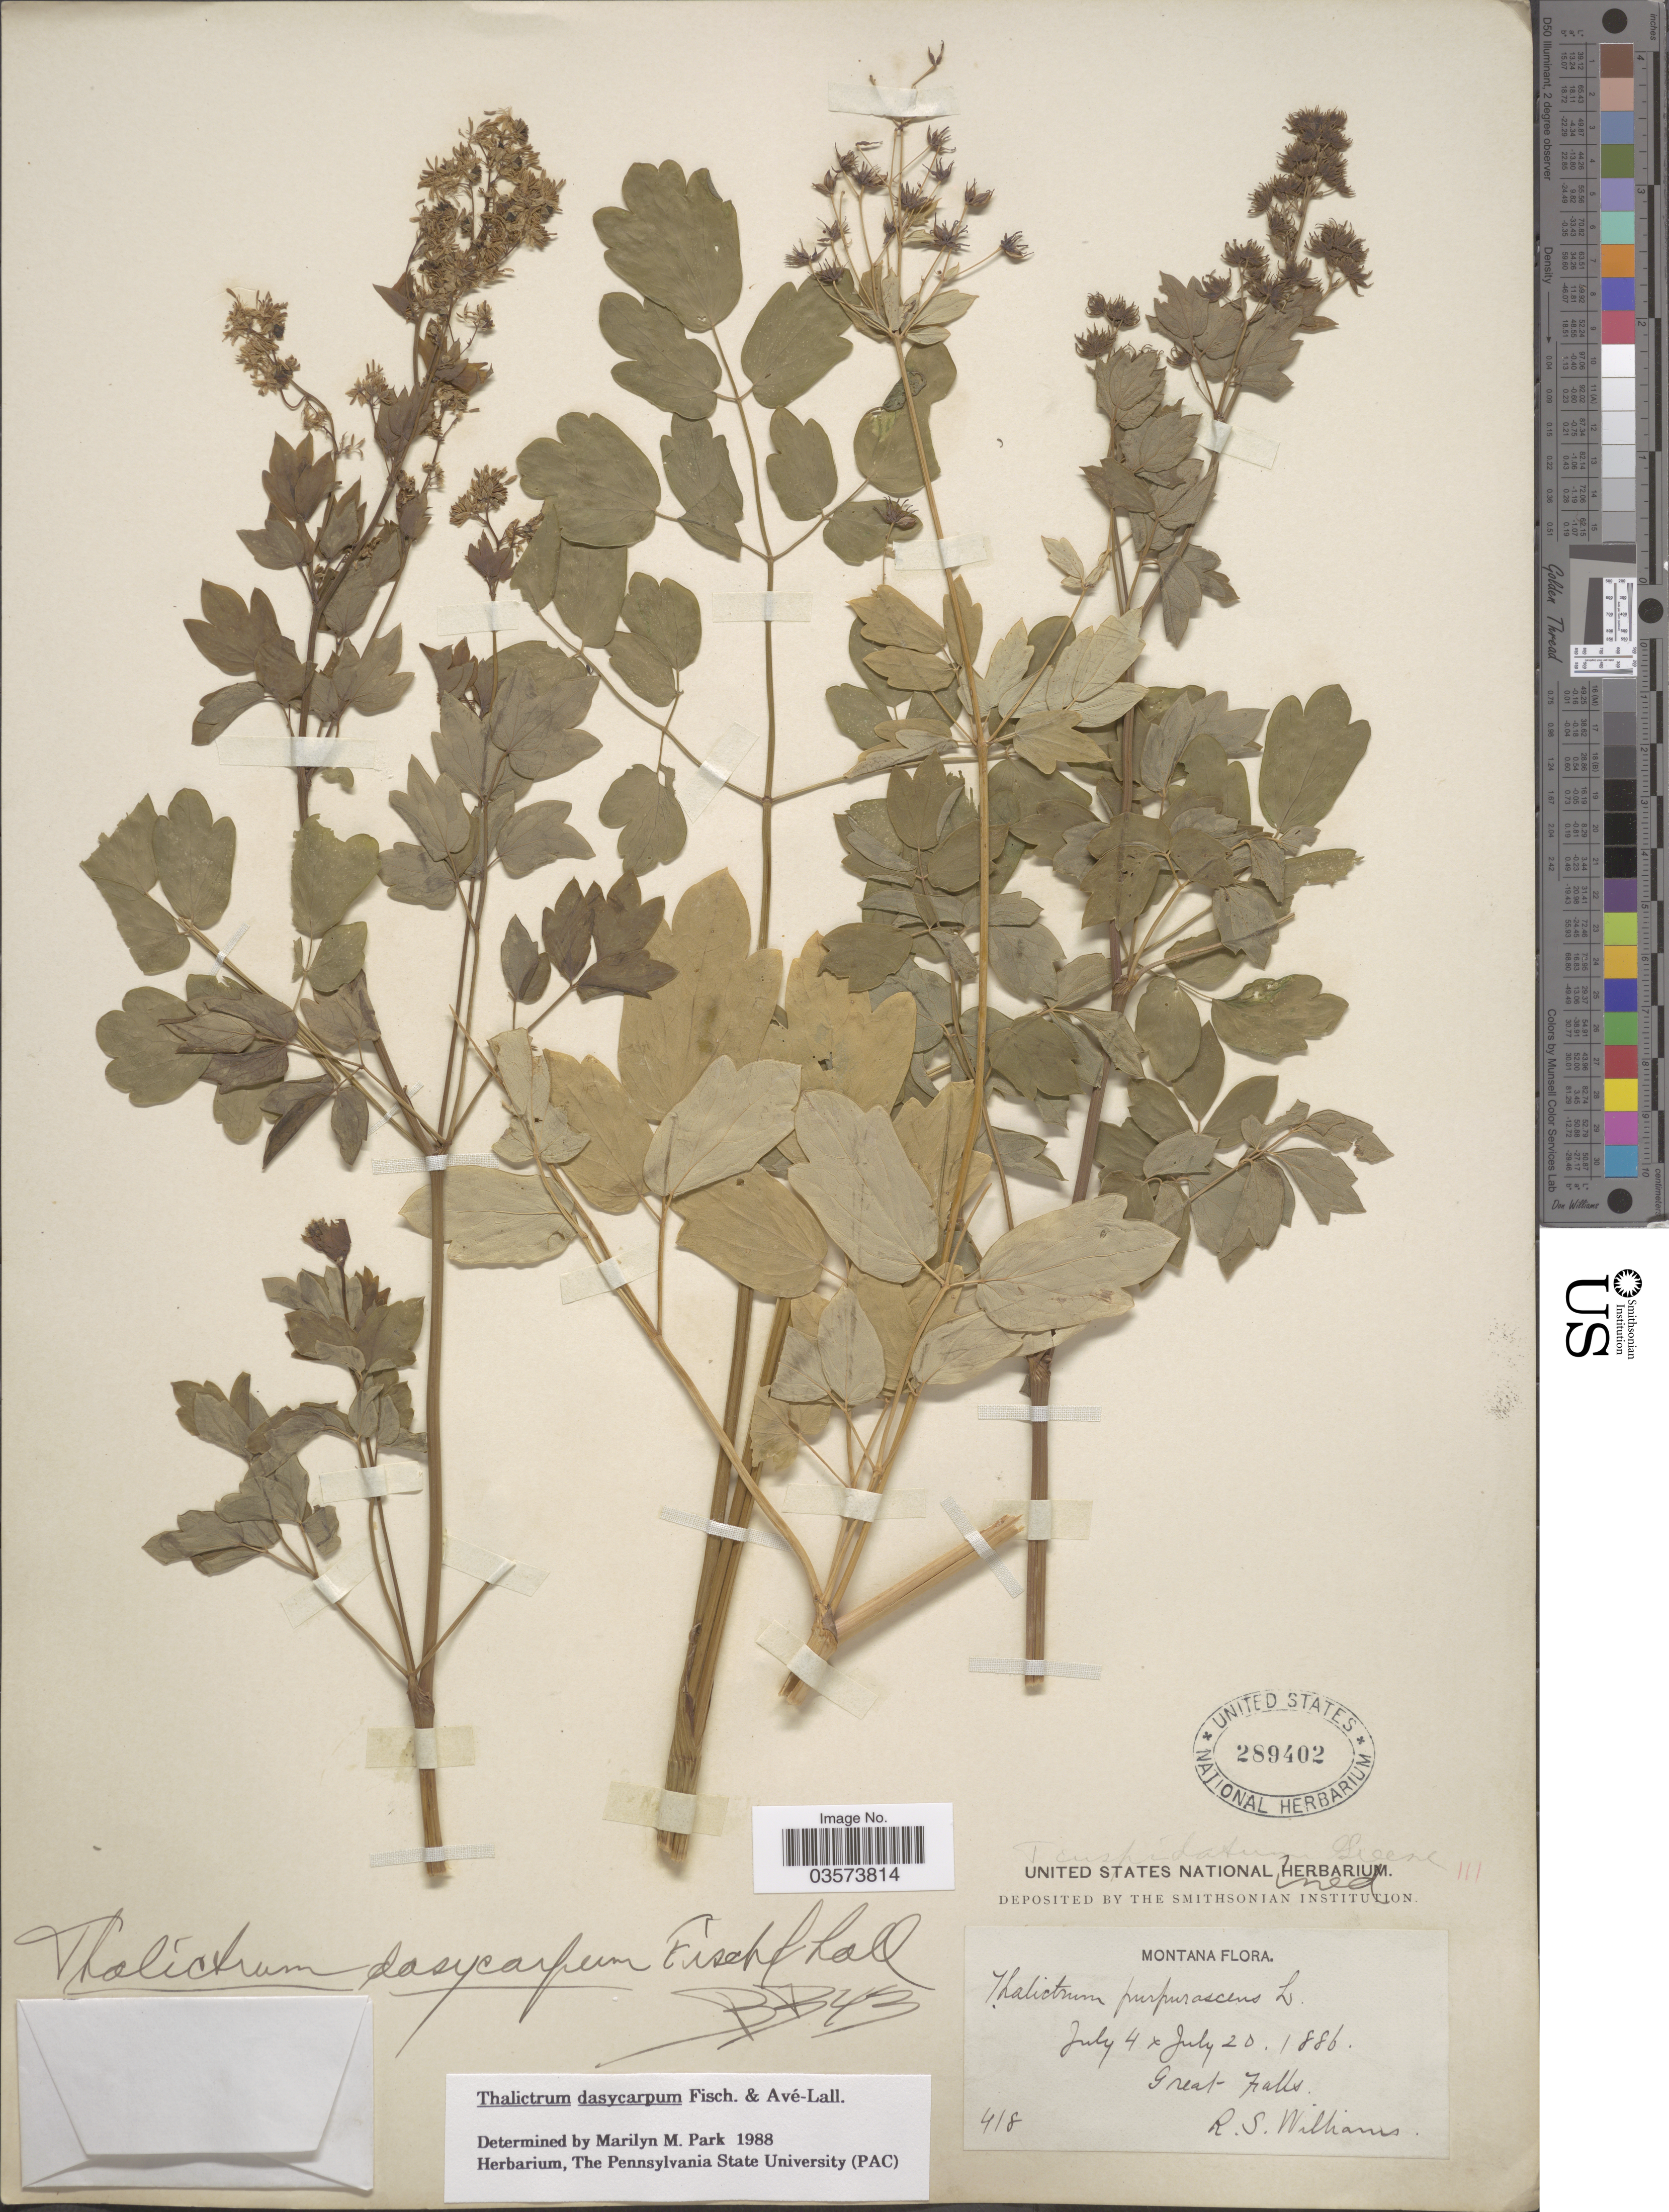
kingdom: Plantae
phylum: Tracheophyta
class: Magnoliopsida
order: Ranunculales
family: Ranunculaceae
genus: Thalictrum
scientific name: Thalictrum dasycarpum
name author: Fisch. & Avé-Lall.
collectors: R. S. Williams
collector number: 418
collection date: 1886-07-04/1886-07-20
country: United States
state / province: Montana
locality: Great Falls.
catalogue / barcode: US 289402